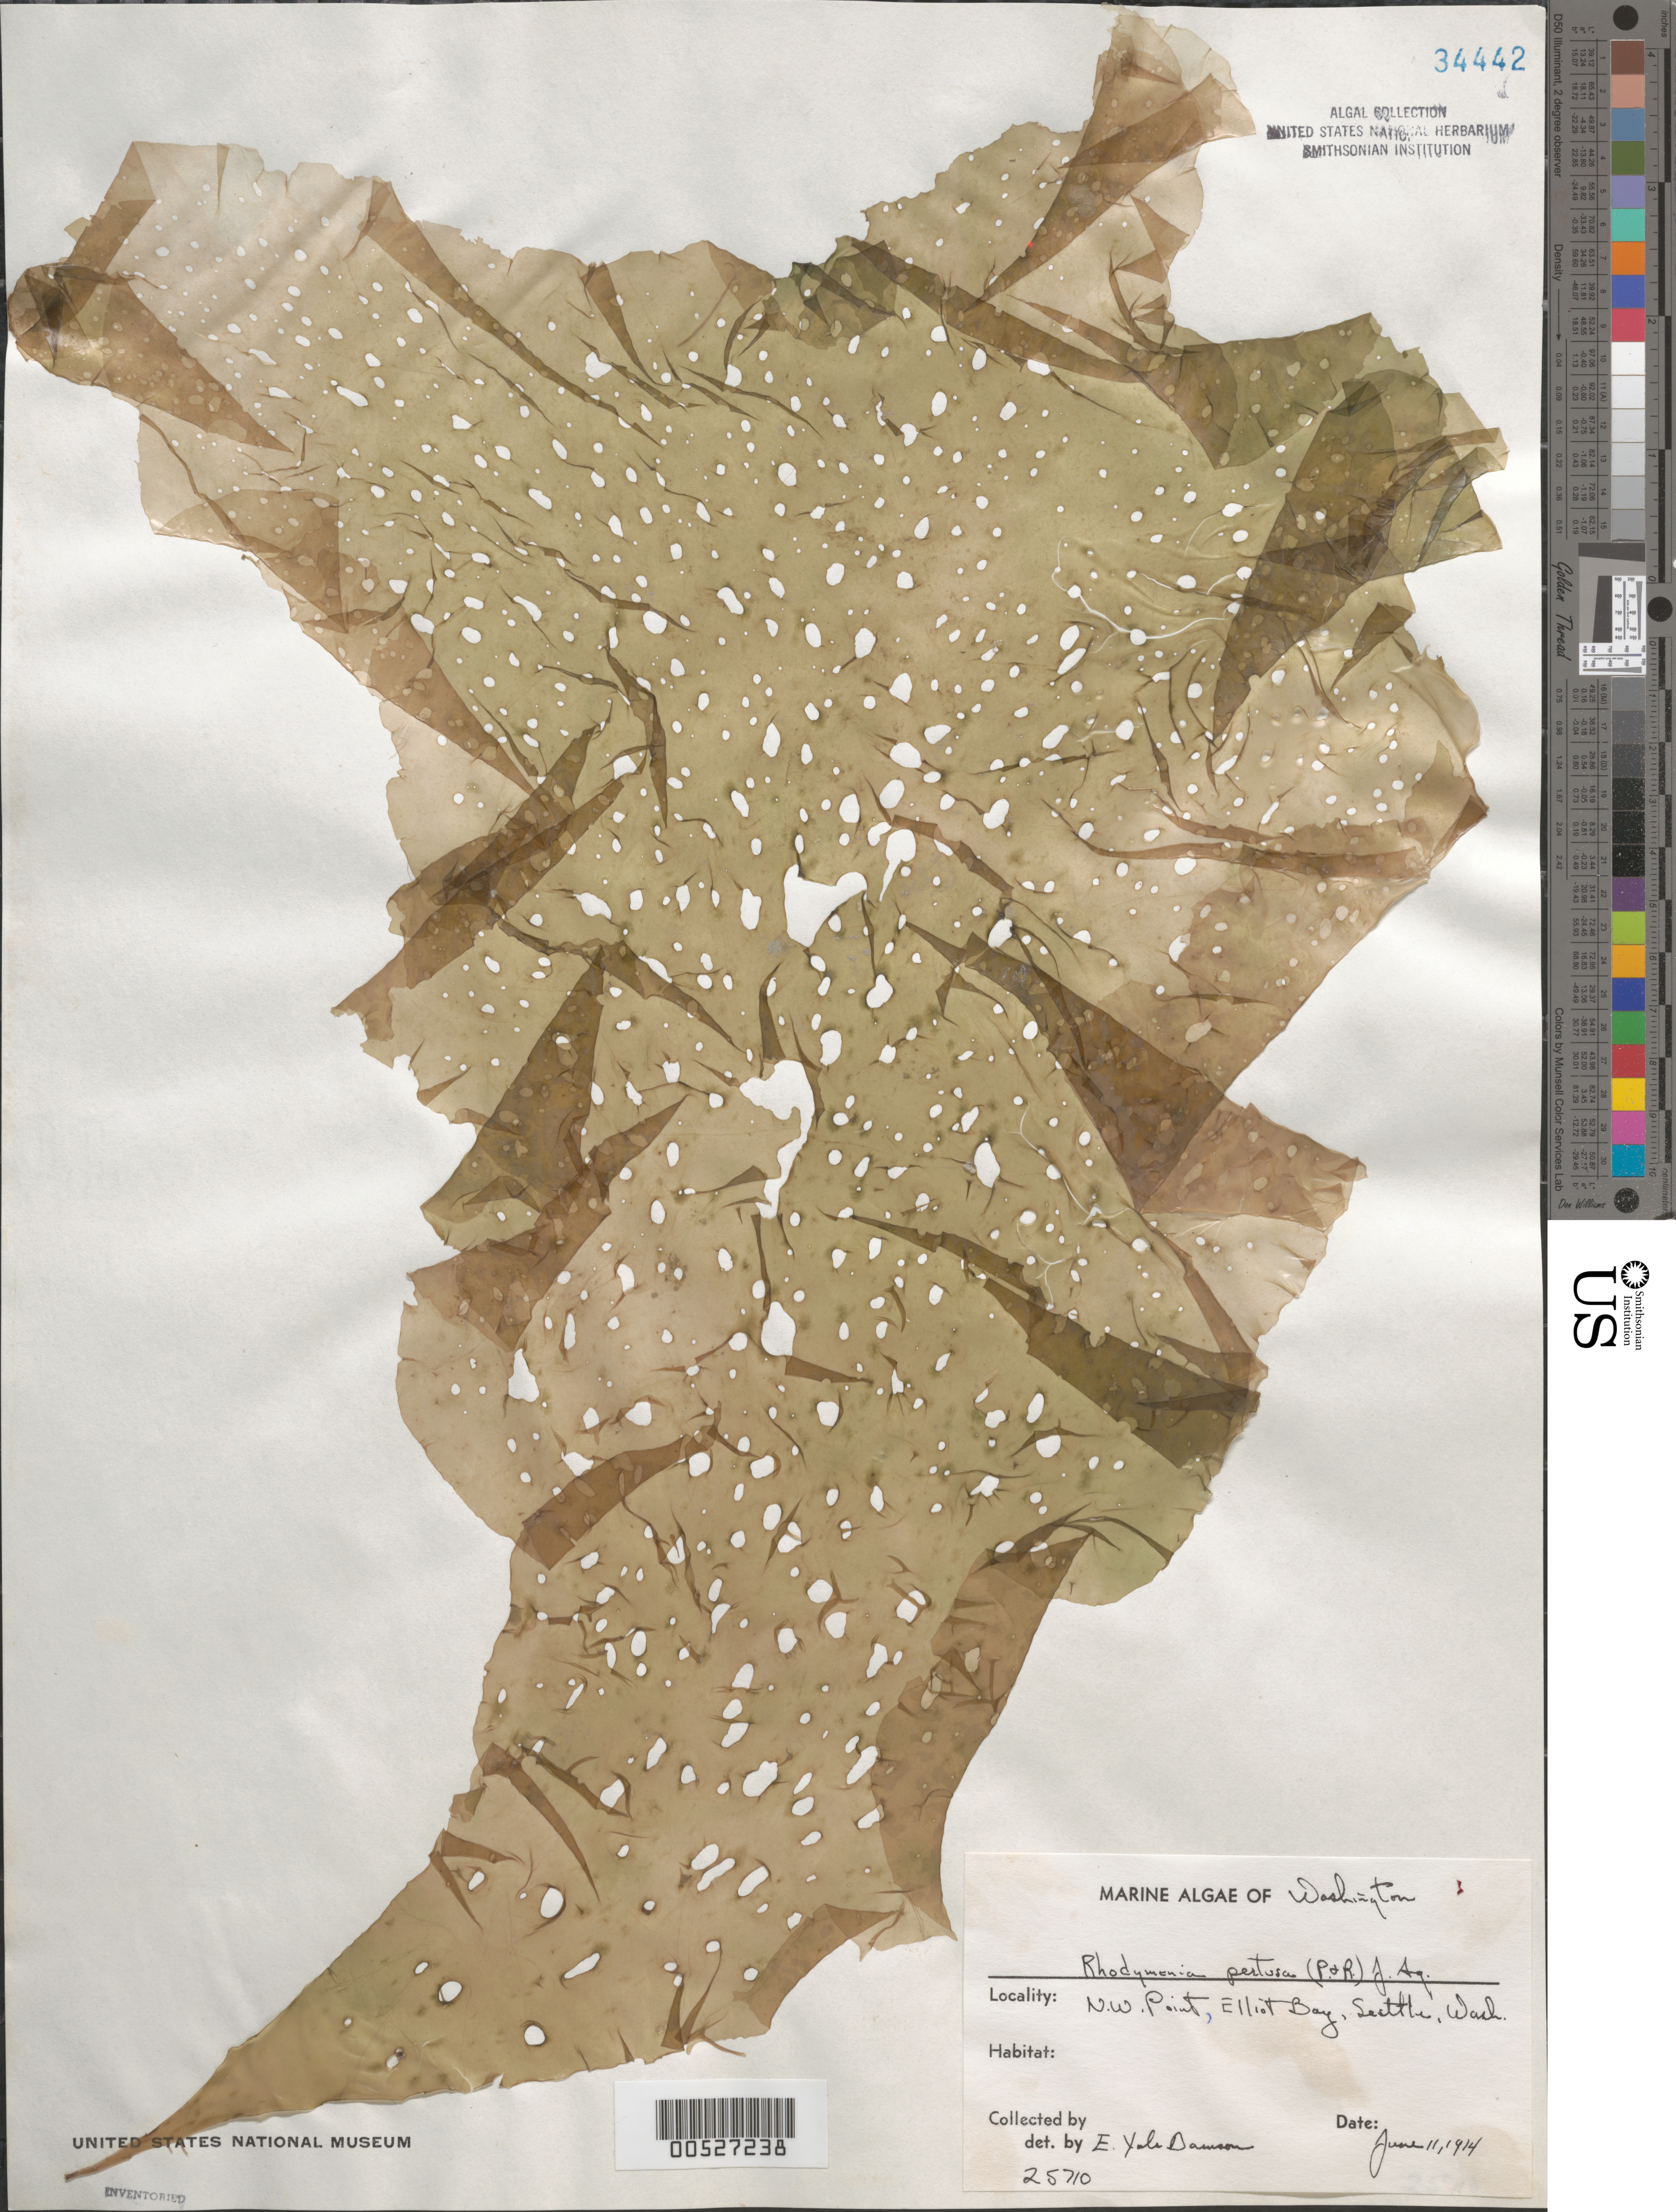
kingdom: Plantae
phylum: Rhodophyta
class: Florideophyceae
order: Rhodymeniales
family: Rhodymeniaceae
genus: Rhodymenia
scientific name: Rhodymenia pertusa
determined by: Dawson, E. Y.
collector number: EYD 25710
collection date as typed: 11 Jun 1914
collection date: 1914-06-11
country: United States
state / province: Washington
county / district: King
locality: Northwest Point, Elliott Bay, Seattle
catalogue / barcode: US 34442